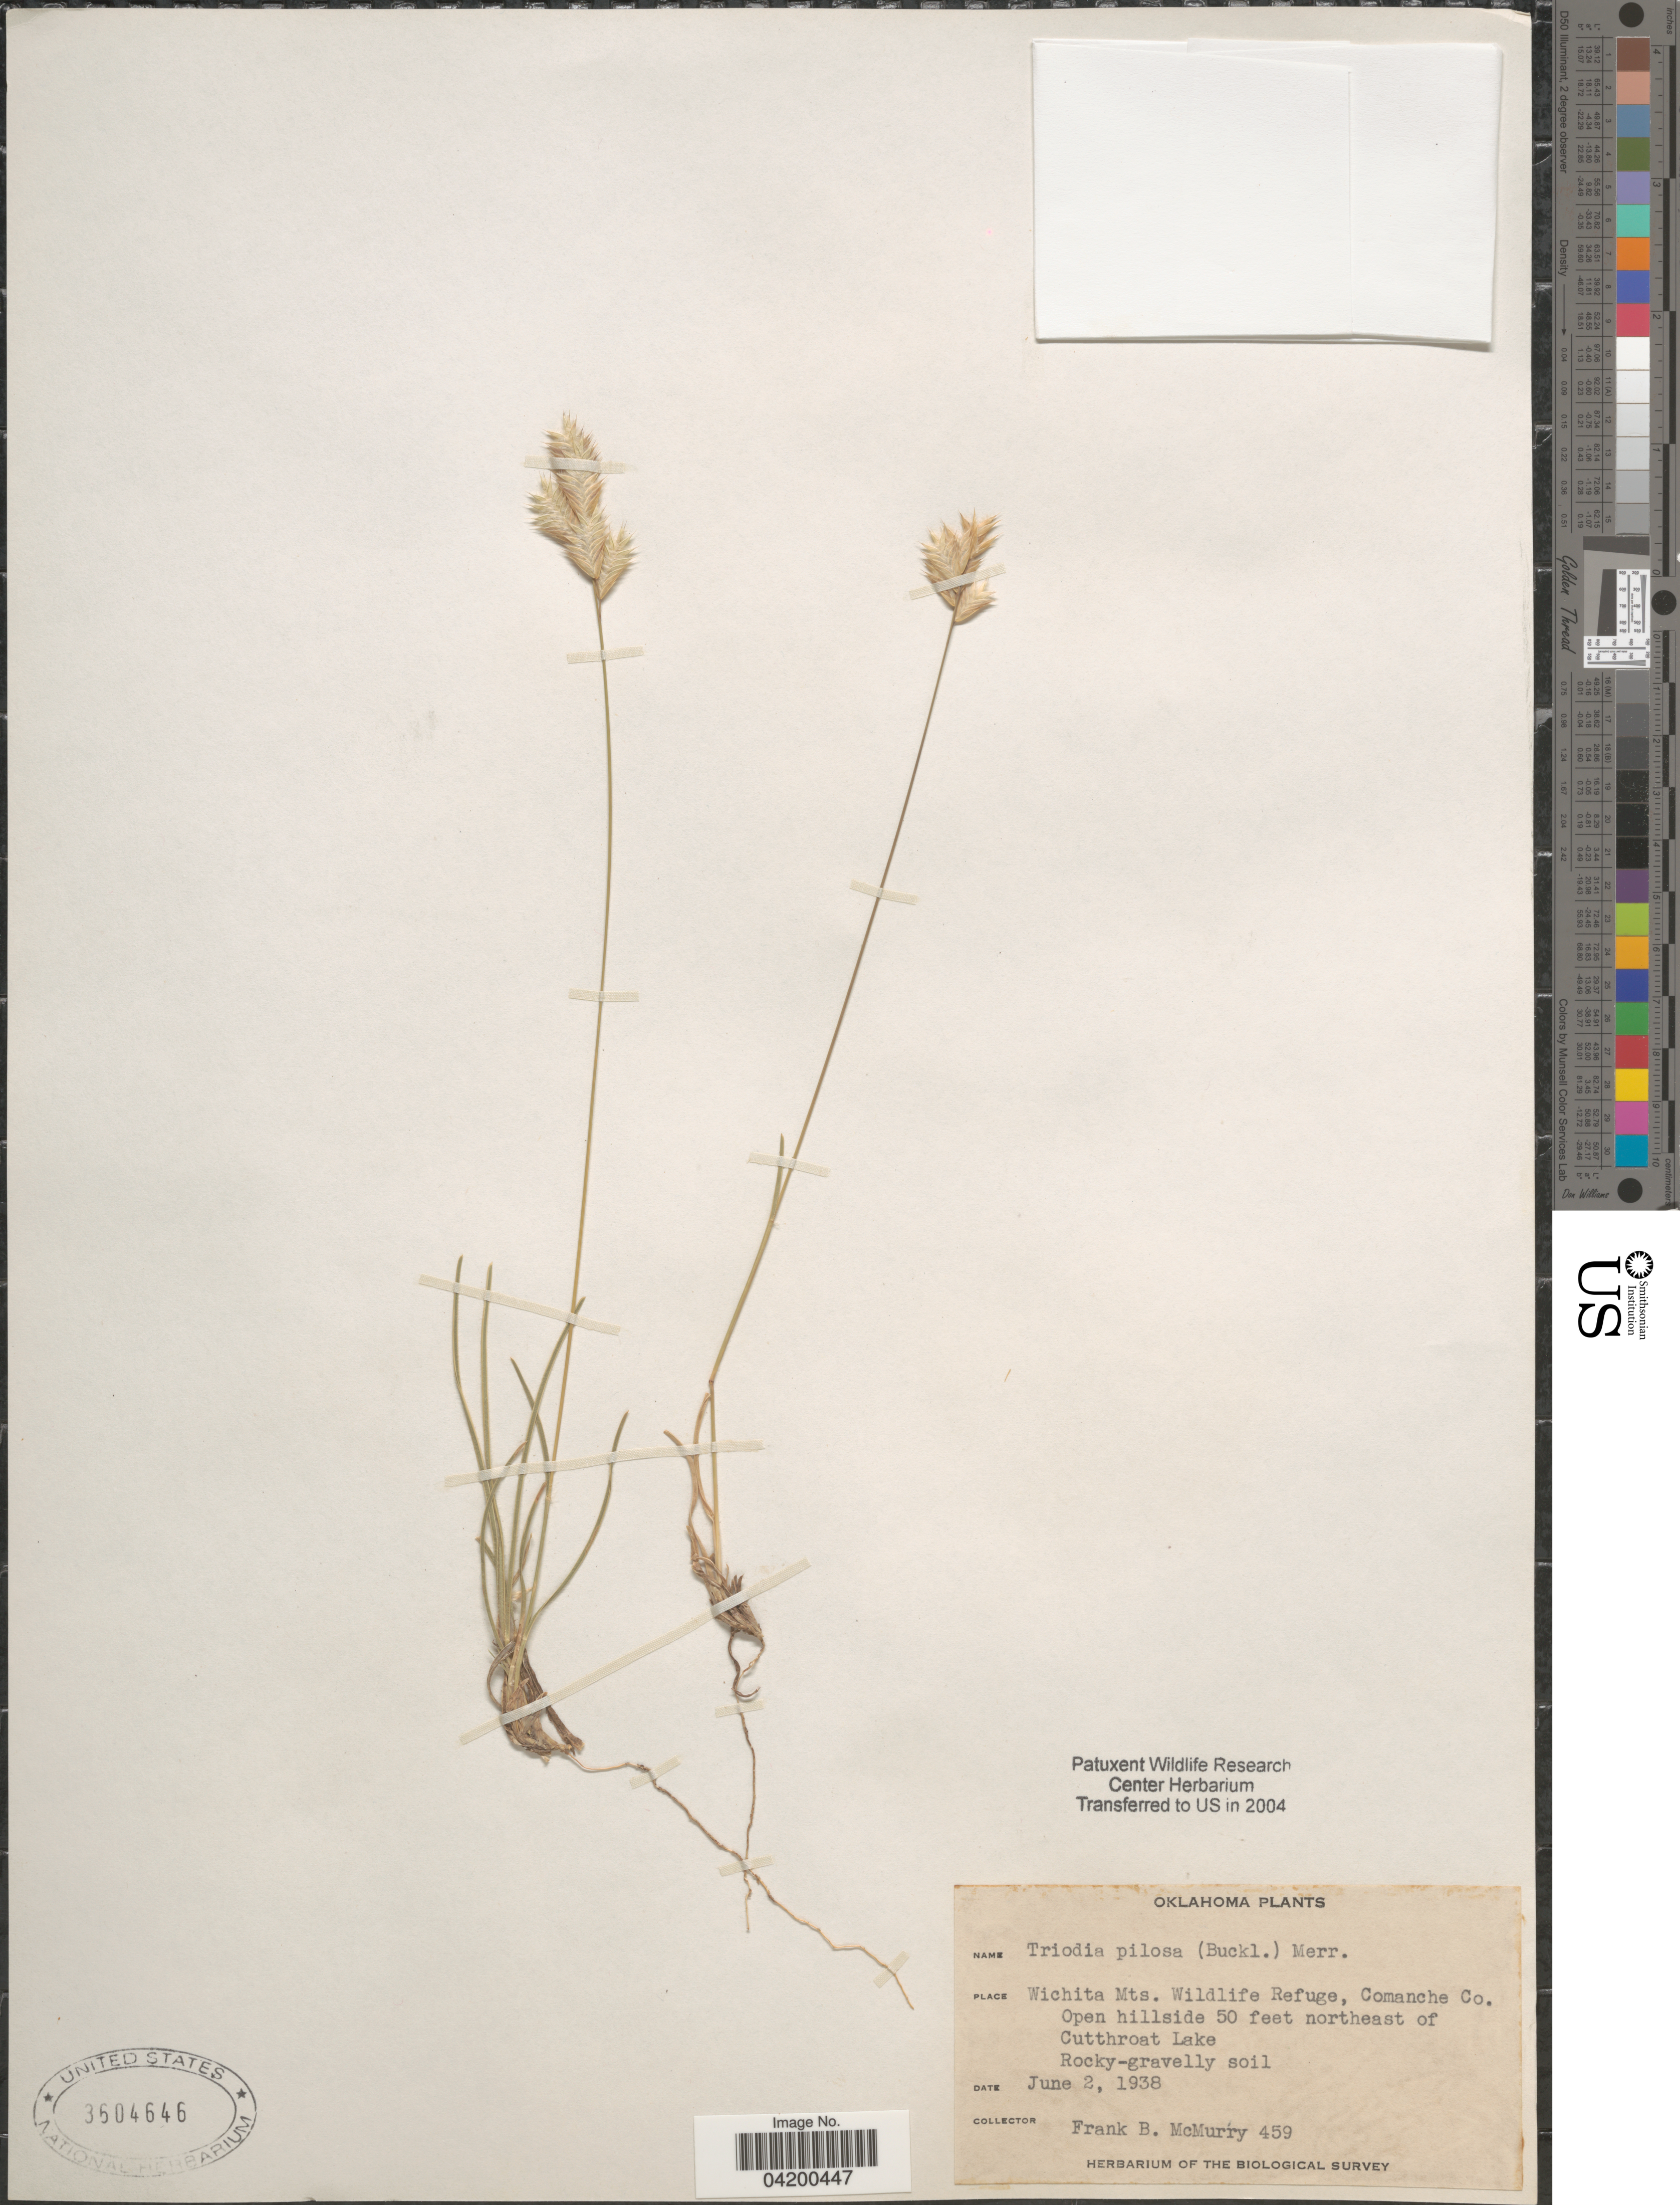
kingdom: Plantae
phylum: Tracheophyta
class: Liliopsida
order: Poales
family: Poaceae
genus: Erioneuron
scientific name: Erioneuron pilosum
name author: (Buckley) Nash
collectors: F. B. McMurry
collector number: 459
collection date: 1938-06-02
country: United States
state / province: Oklahoma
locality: Wichita Mts. Wildlife Refuge, Comanche Co. Open hillside 50 feet northeast of Cutthroat Lake. The Biological Survey.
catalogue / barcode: US 3604646